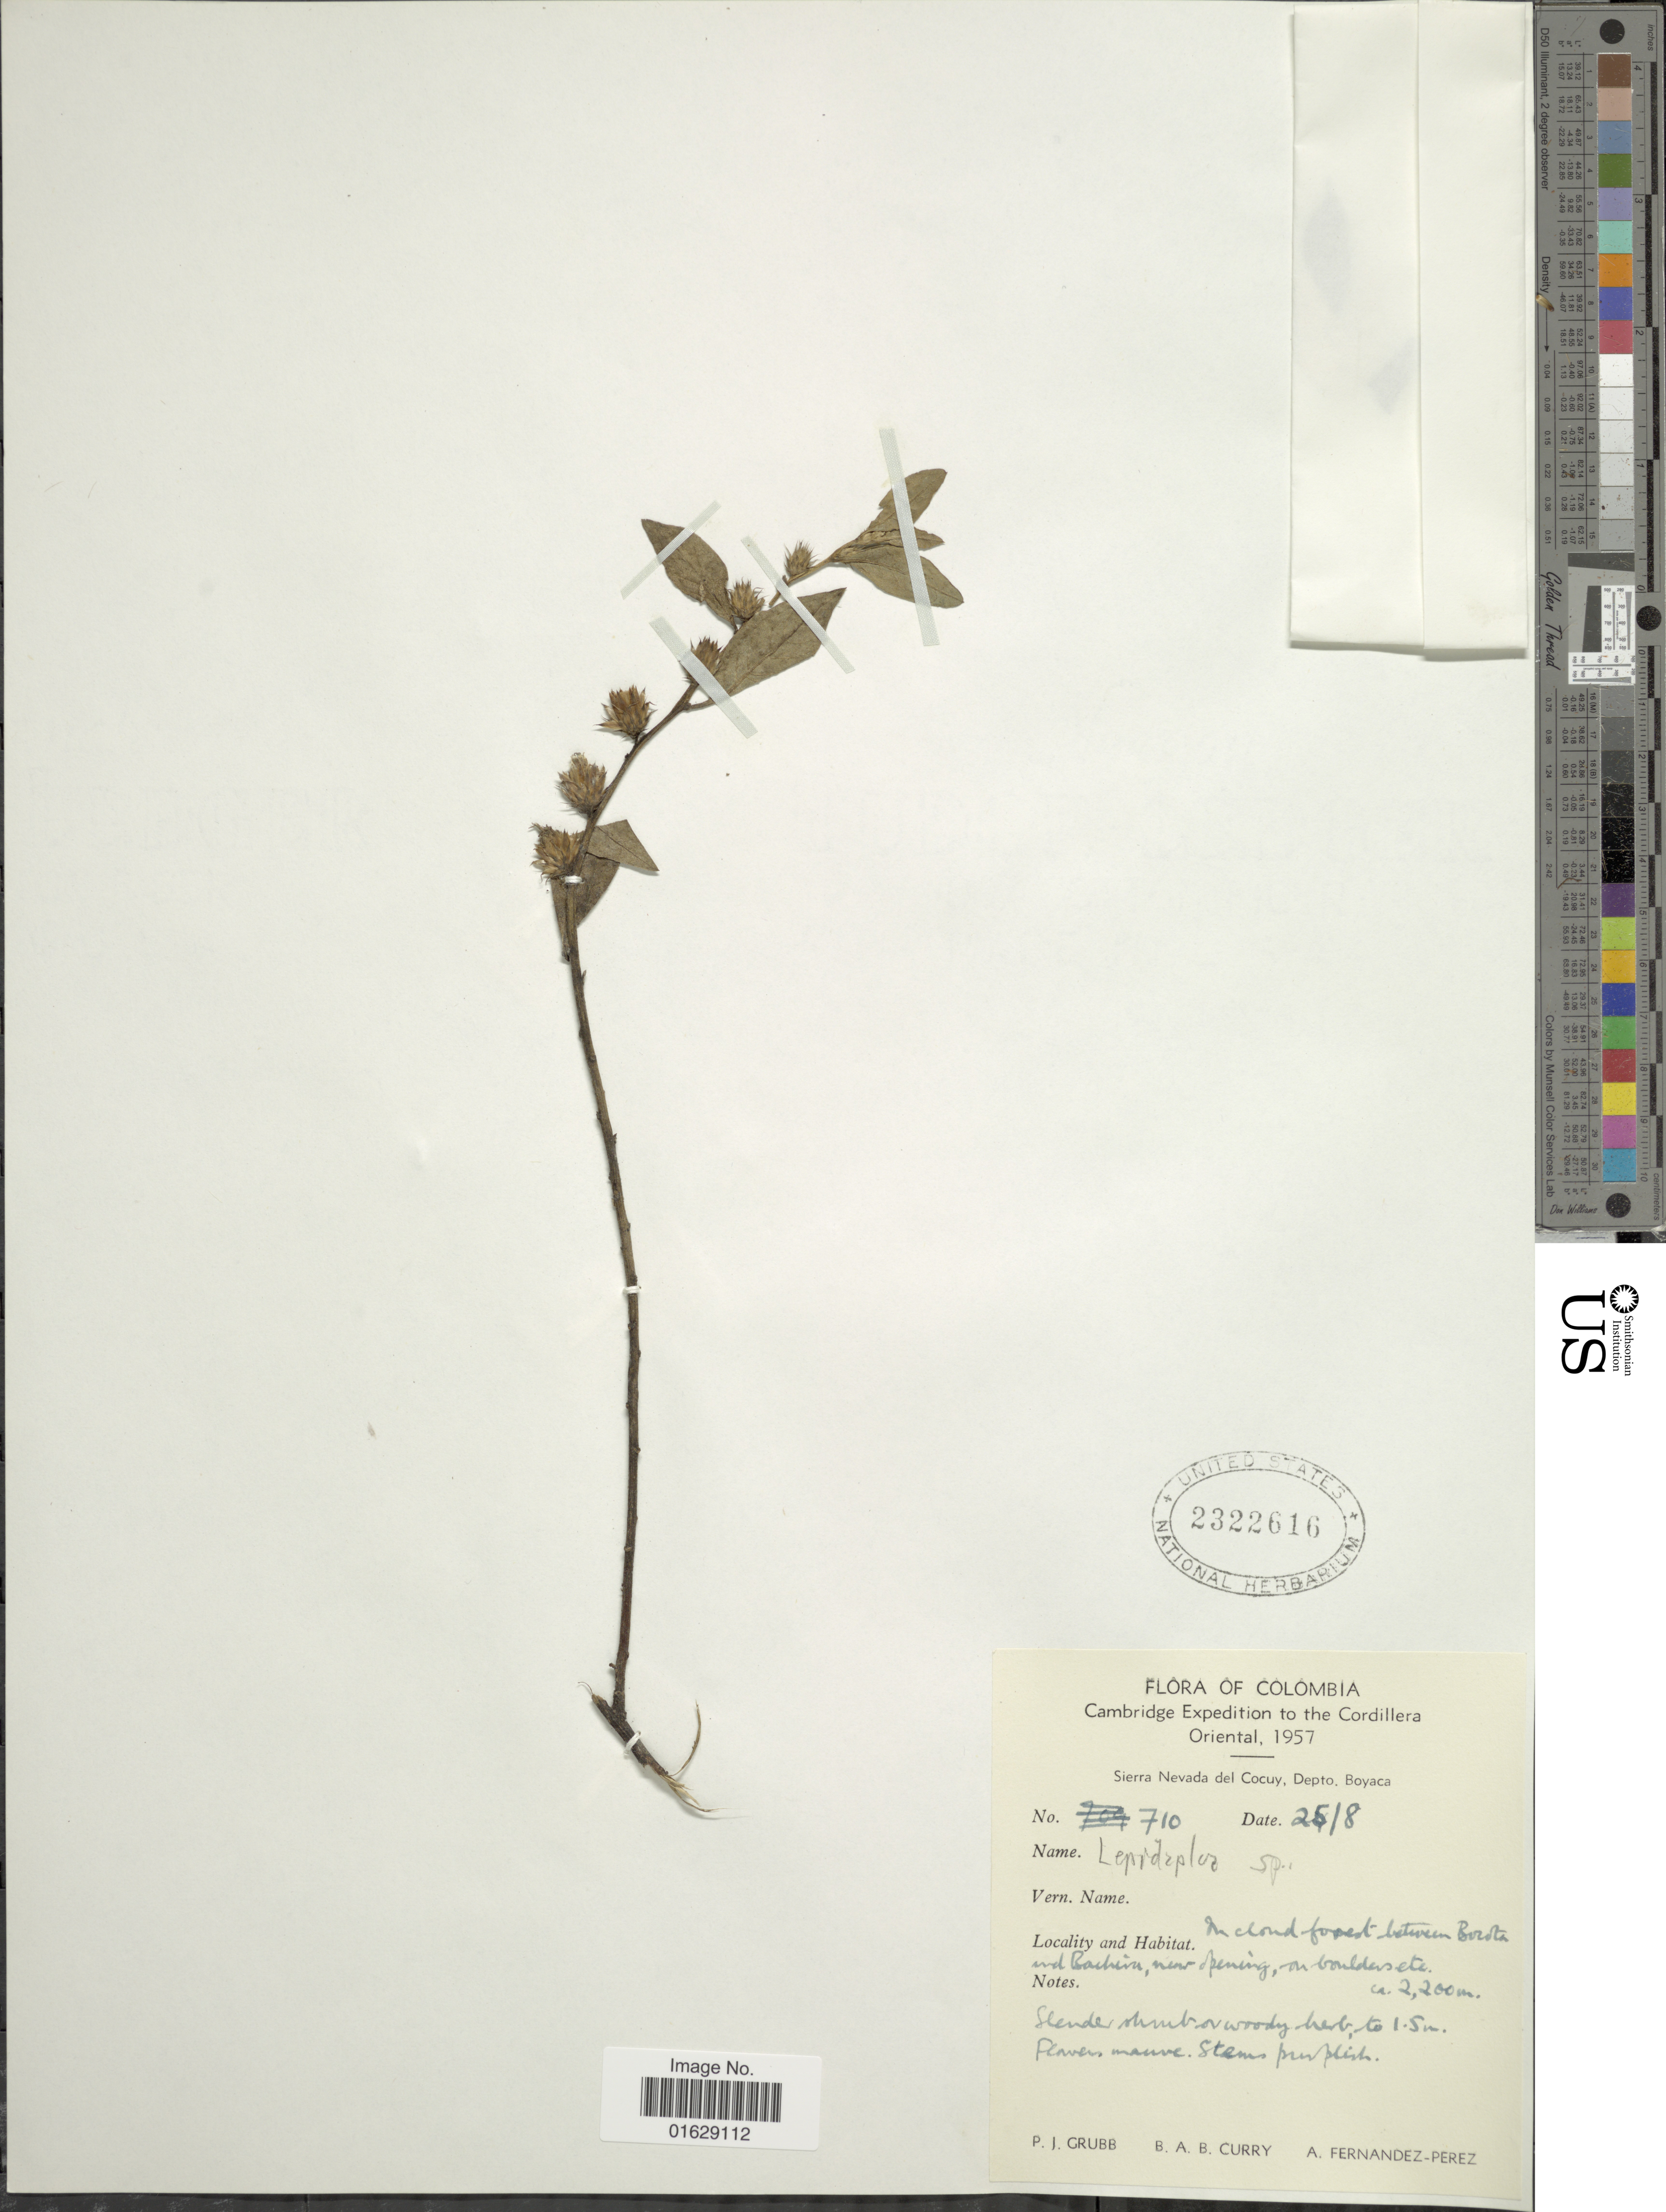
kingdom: Plantae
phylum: Tracheophyta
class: Magnoliopsida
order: Asterales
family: Asteraceae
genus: Lepidaploa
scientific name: Lepidaploa sp.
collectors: P. J. Grubb, B. Curry & A. Fernández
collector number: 710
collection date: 1957-08-25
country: Colombia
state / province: Boyacá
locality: Sierra Nevada del Cocuy, Depto. Boyaca. In cloud forest between Bogota and Bachira, near opening, on boulders etc.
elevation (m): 2200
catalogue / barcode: US 2322616